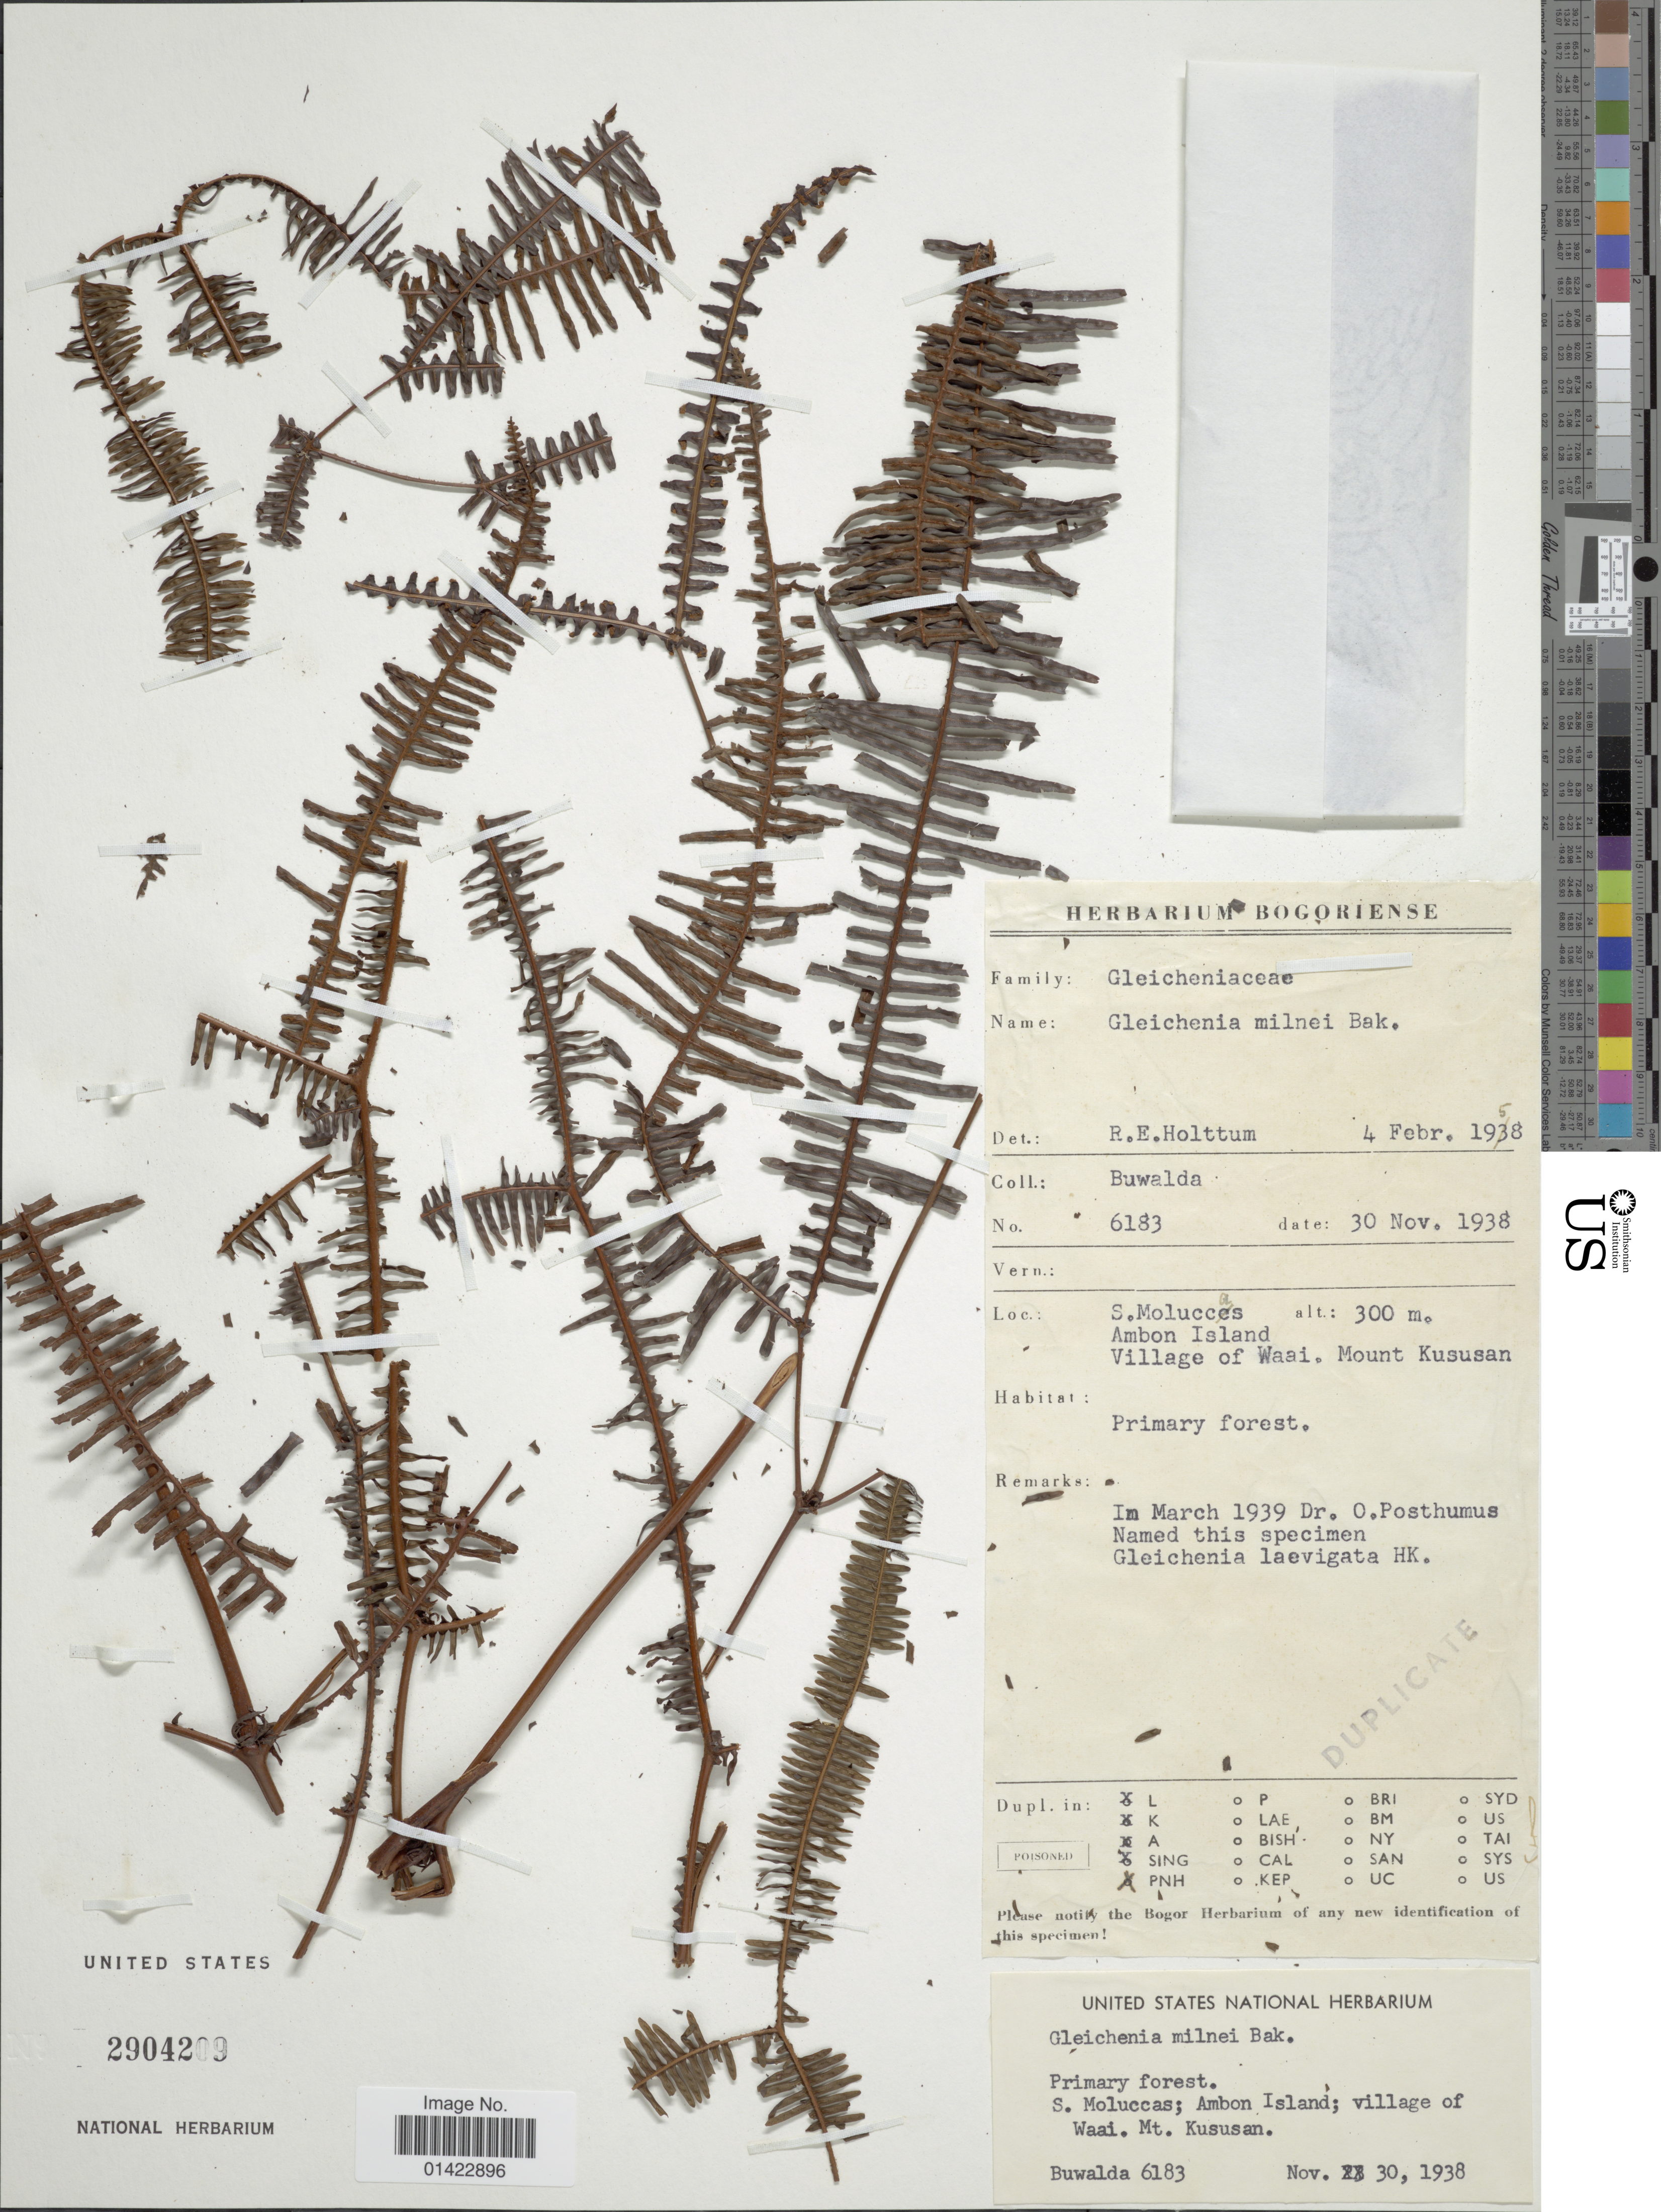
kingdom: Plantae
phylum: Tracheophyta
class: Polypodiopsida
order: Gleicheniales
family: Gleicheniaceae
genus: Sticherus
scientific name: Sticherus milnei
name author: (Baker) Ching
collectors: P. Buwalda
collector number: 6183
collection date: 1938-11-30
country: Indonesia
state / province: Maluku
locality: S. Moluccas; Ambon Island; village of Waai. Mt. Kususan.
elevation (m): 300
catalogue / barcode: US 2904209